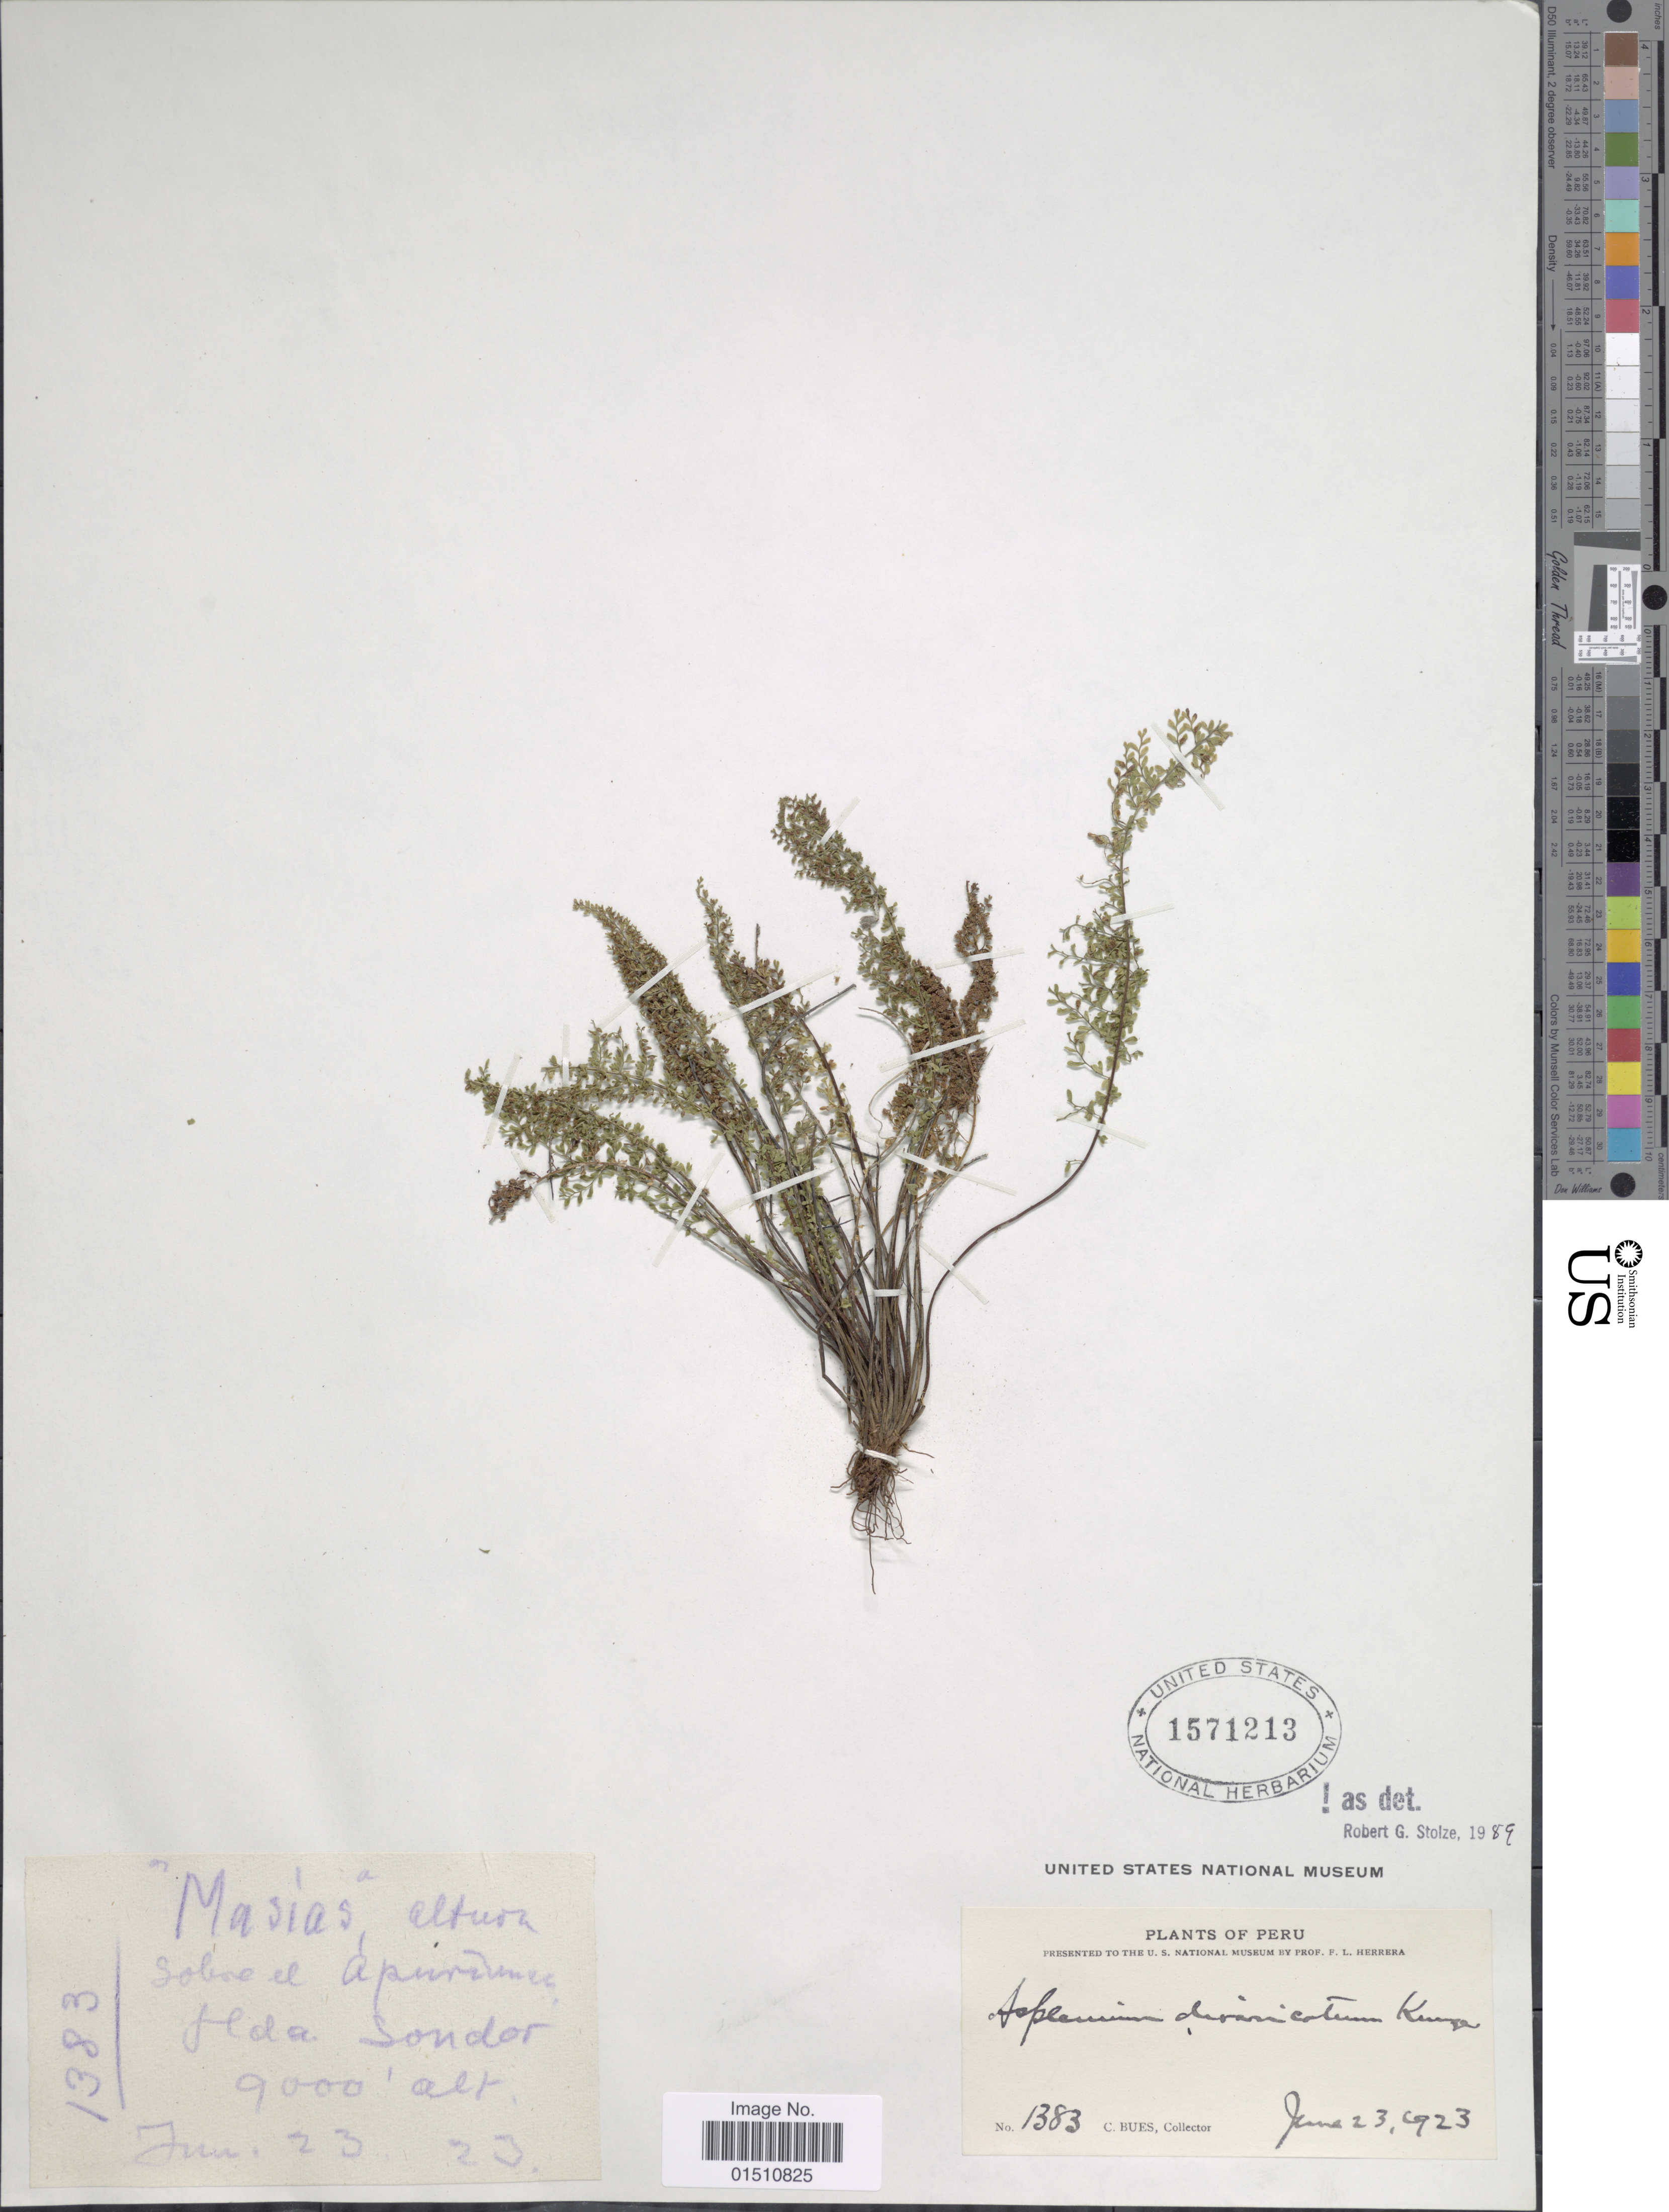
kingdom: Plantae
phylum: Tracheophyta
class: Polypodiopsida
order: Polypodiales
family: Aspleniaceae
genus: Asplenium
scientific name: Asplenium divaricatum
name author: Kunze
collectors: C. Bues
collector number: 1383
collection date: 1923-06-23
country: Peru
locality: Masias altura, sobre el Apurimac, Hda. Sondor.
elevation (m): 2743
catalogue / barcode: US 1571213